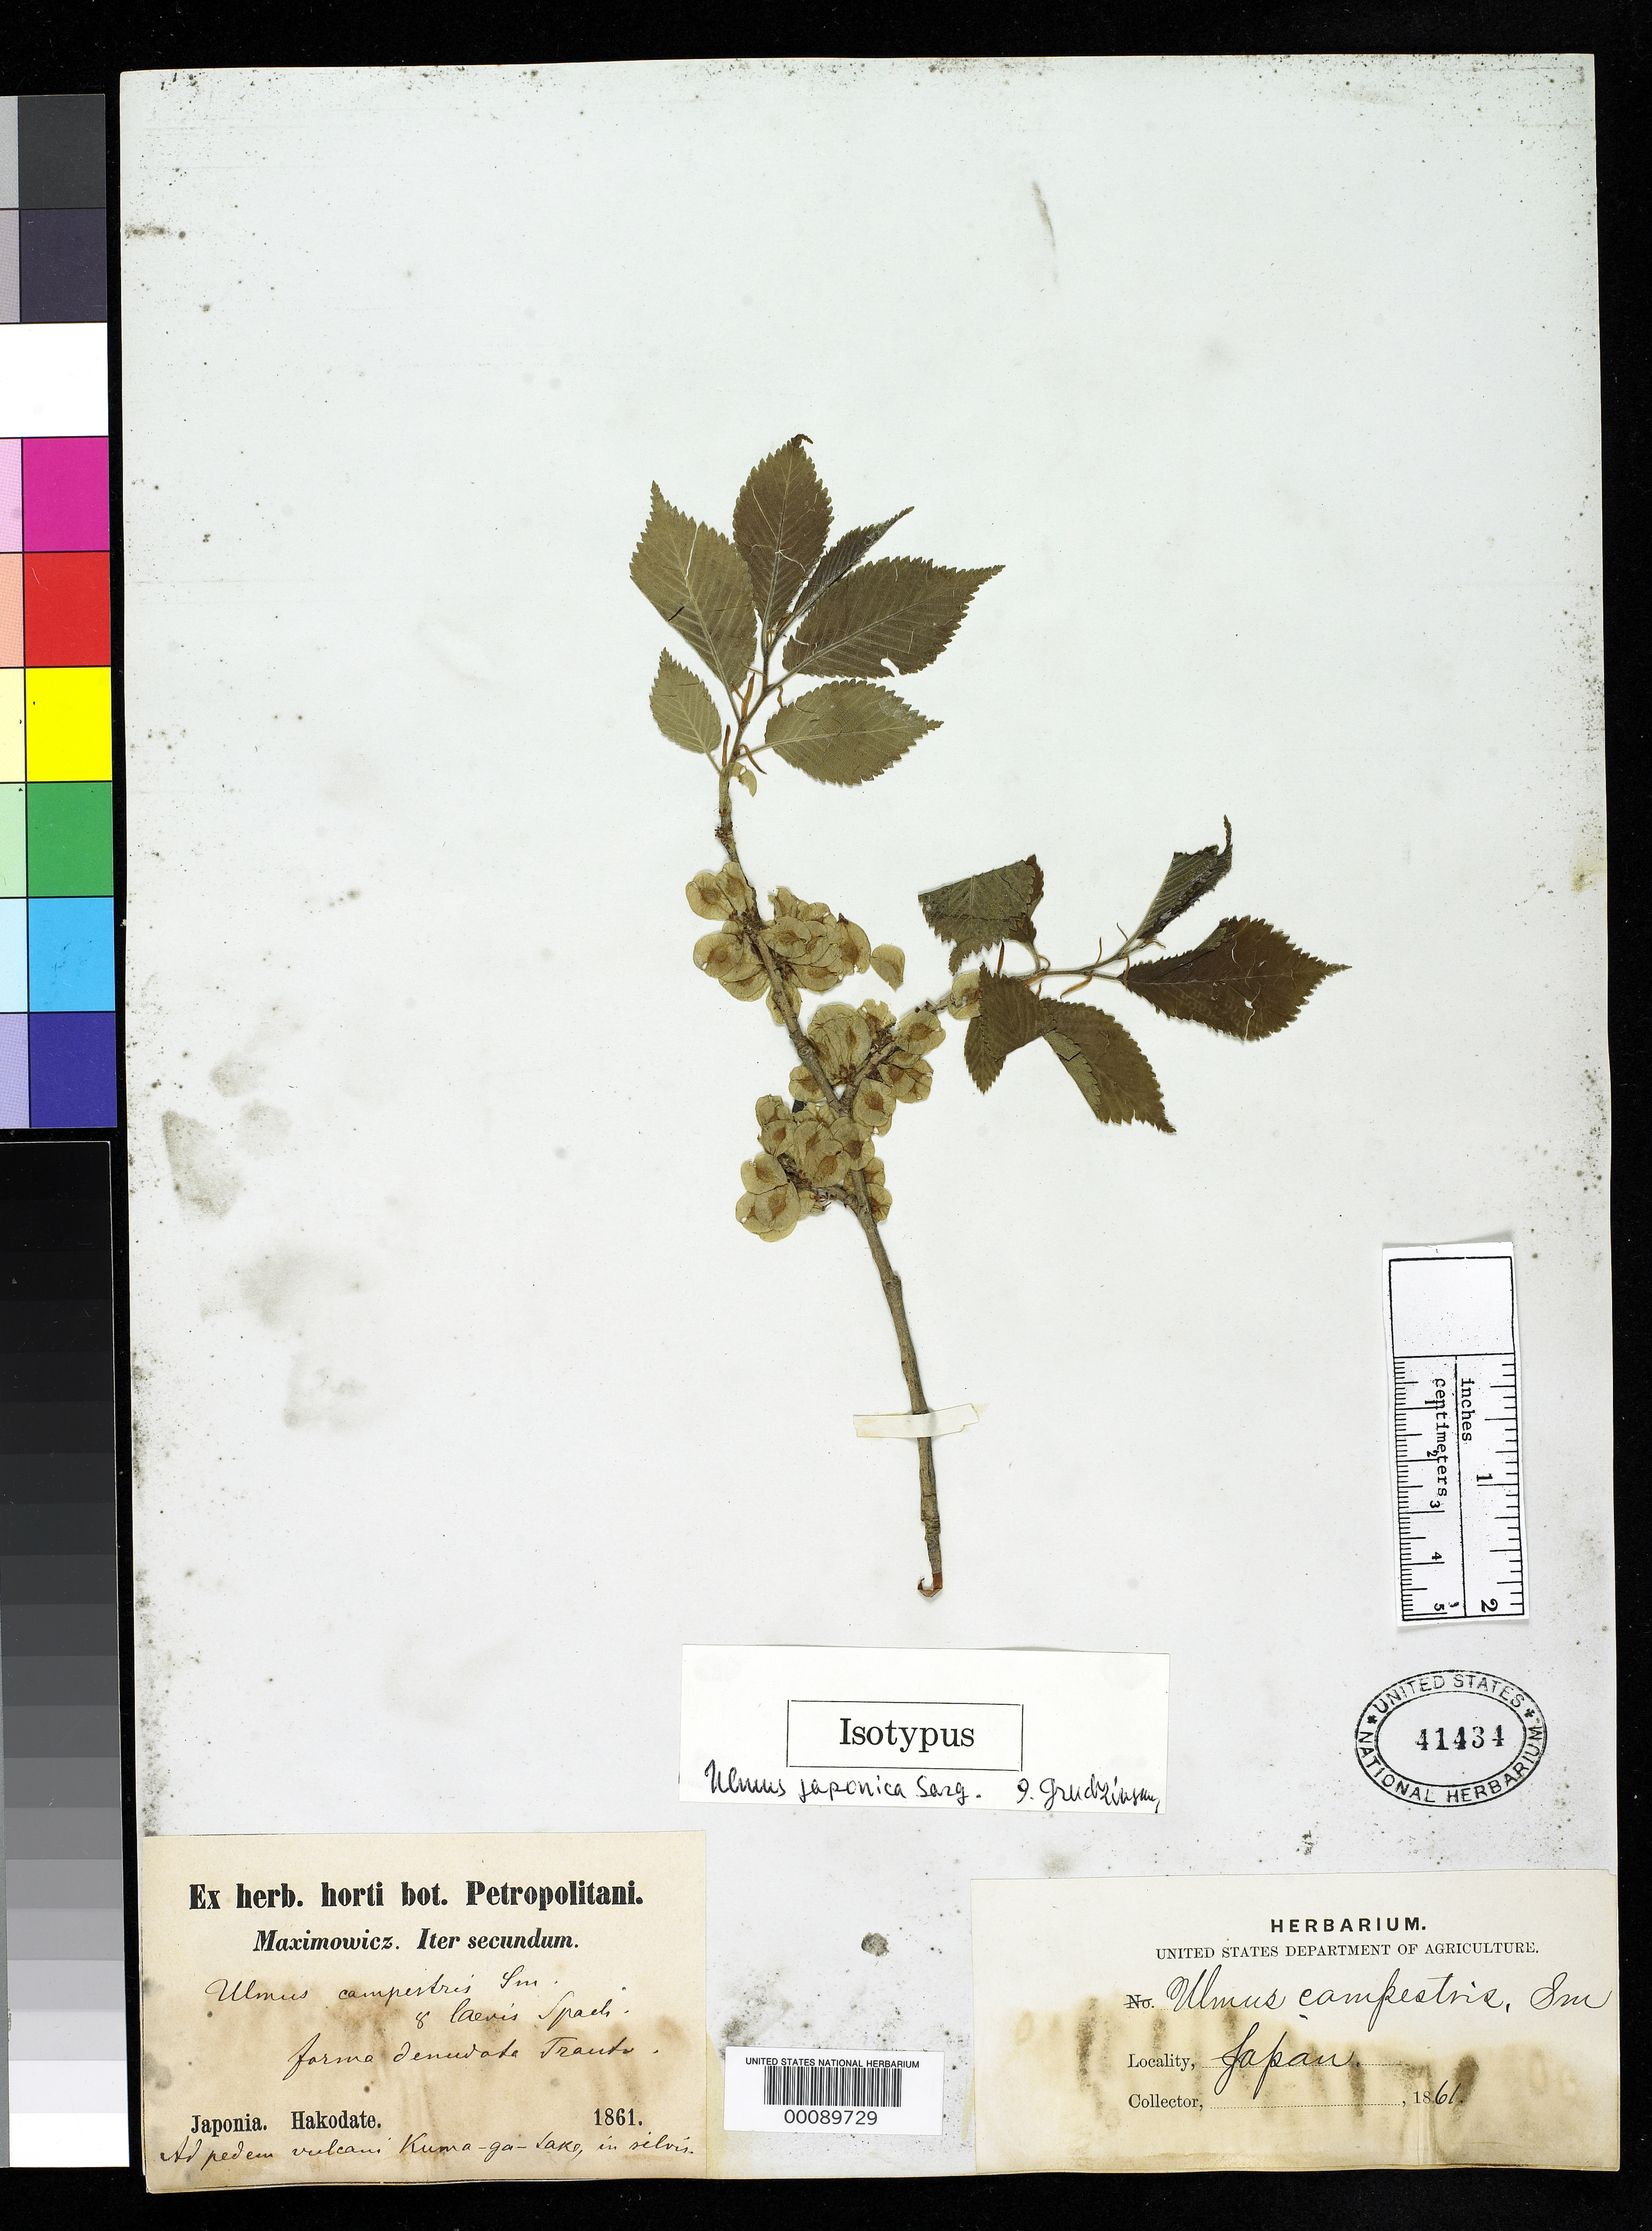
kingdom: Plantae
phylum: Tracheophyta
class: Magnoliopsida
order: Rosales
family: Ulmaceae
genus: Ulmus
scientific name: Ulmus japonica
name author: Sarg.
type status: Isotype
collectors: C. J. Maximowicz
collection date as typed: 1861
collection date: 1861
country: Japan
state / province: Hokkaido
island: Hokkaido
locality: Hakodate Vulcan Koma-ga-take.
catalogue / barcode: US 41434